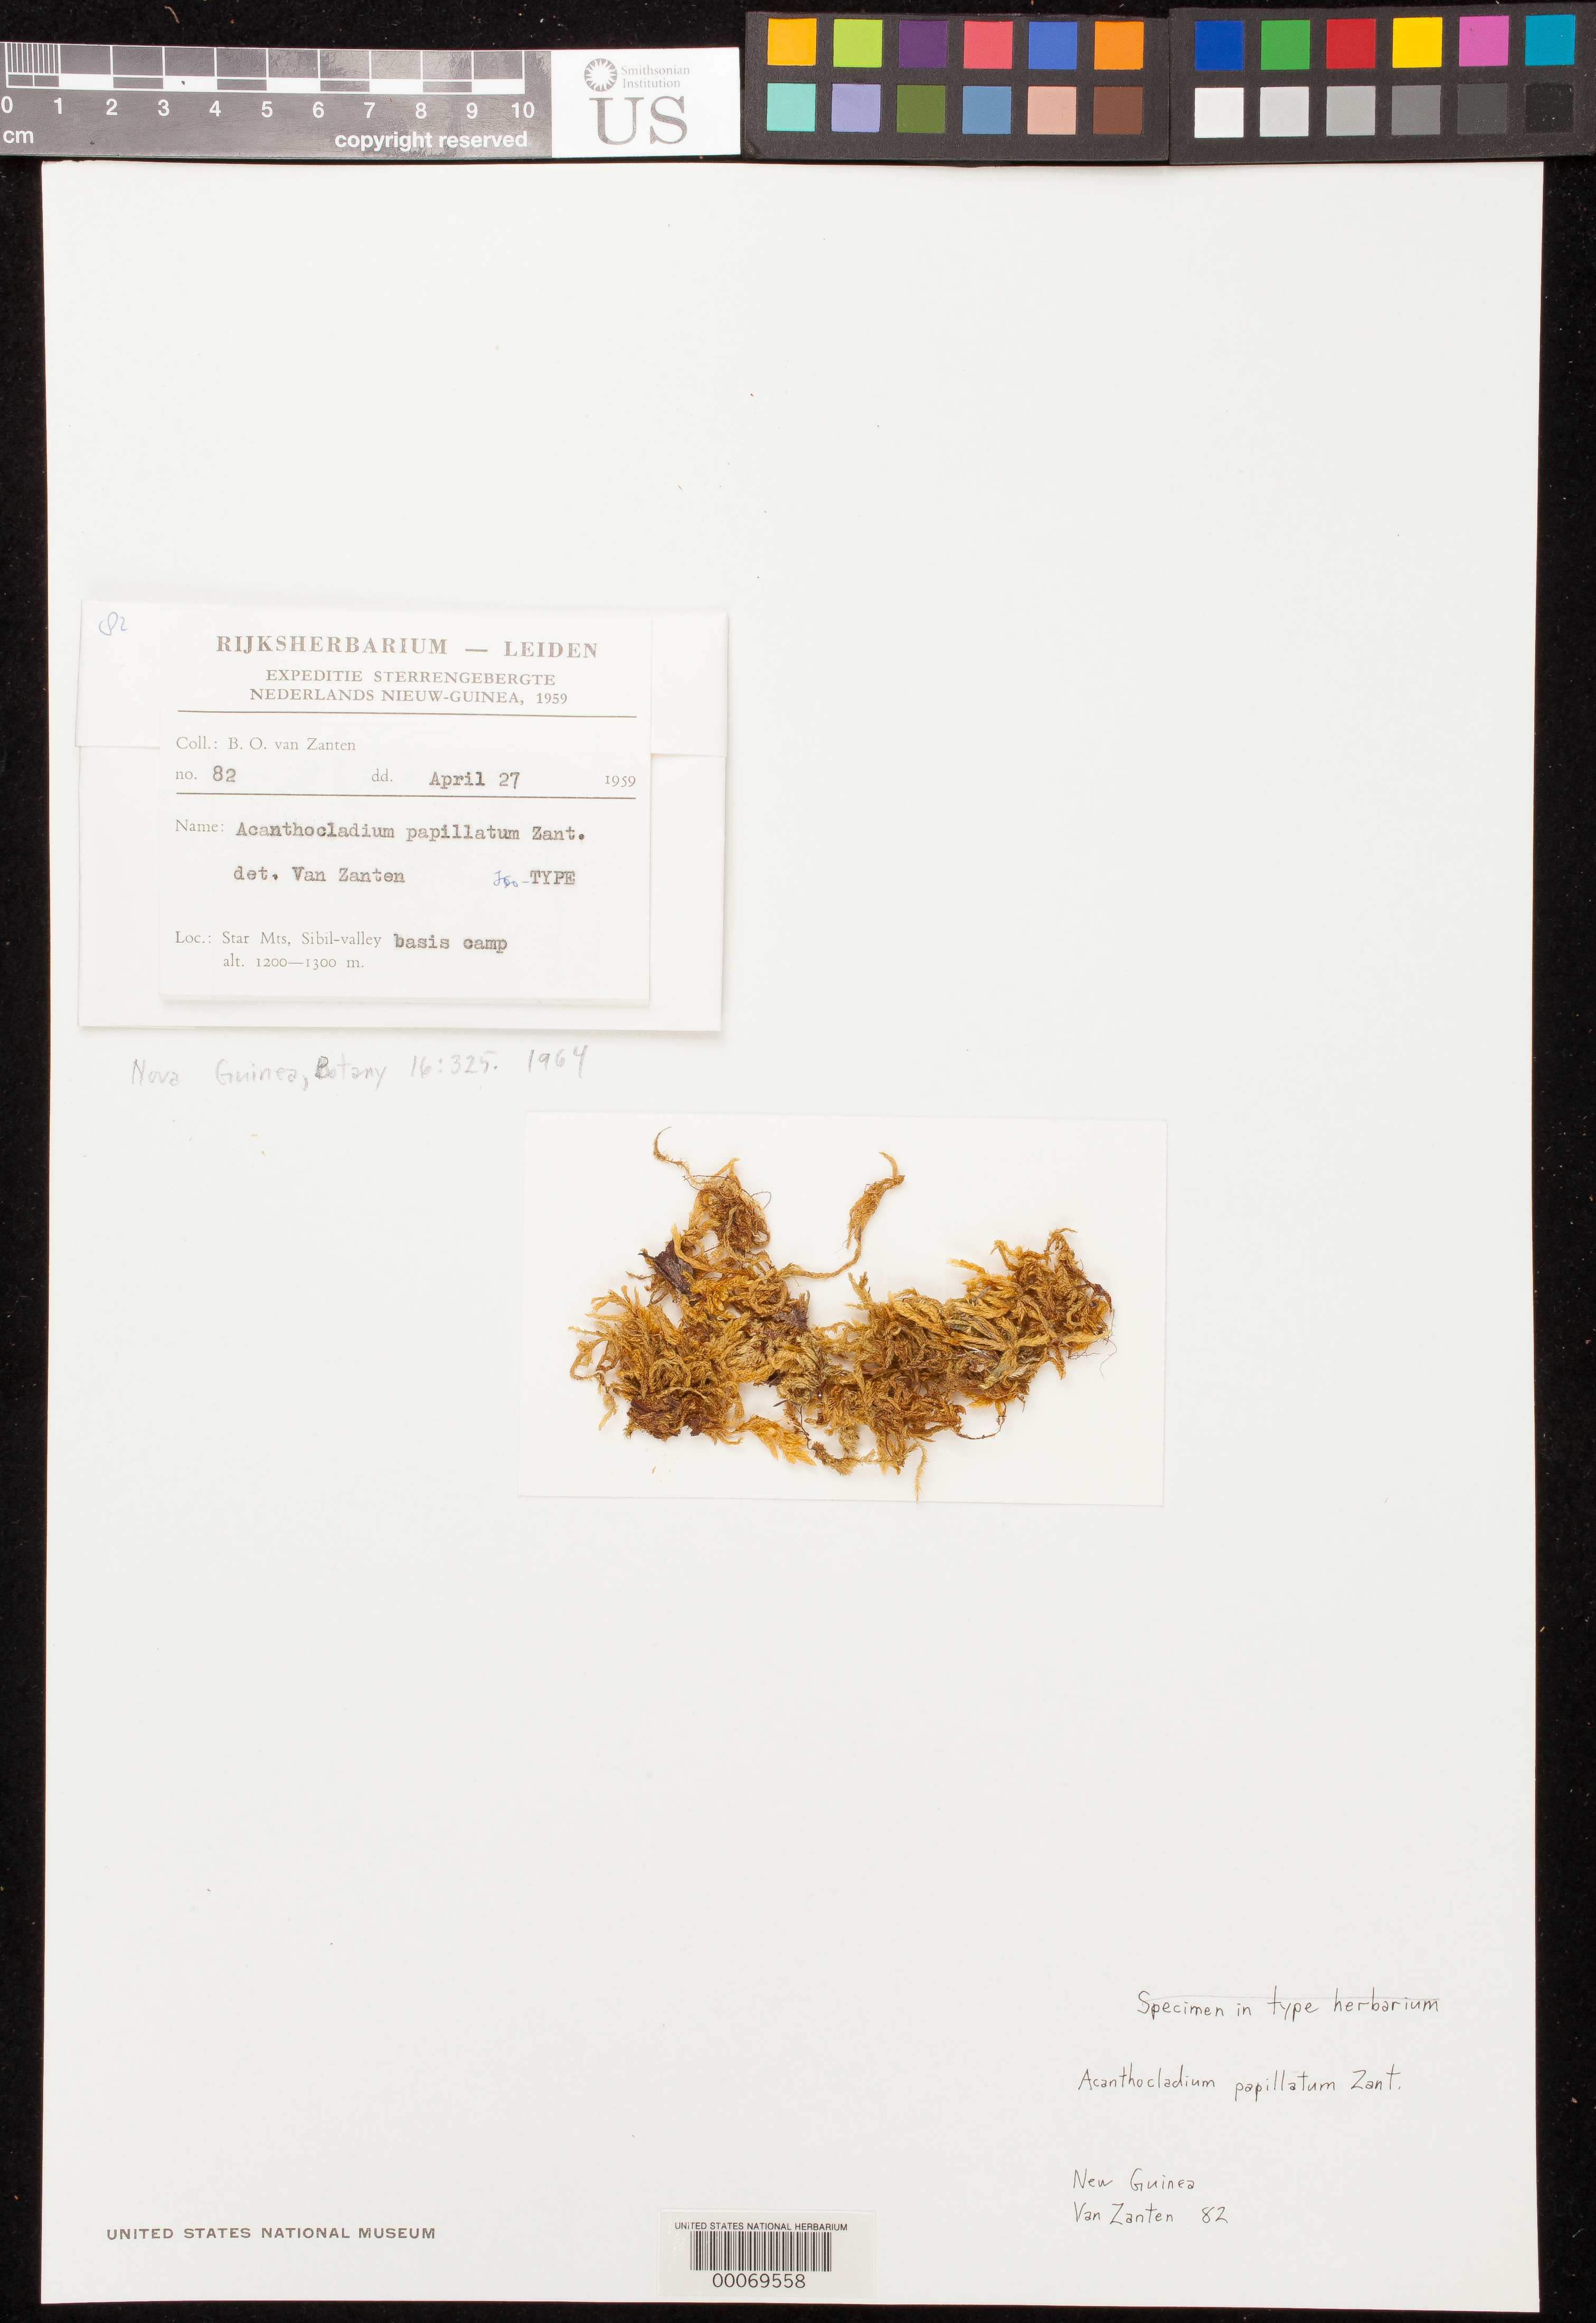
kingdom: Plantae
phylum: Bryophyta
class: Bryopsida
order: Hypnales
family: Sematophyllaceae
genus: Acanthocladium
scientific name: Acanthocladium papillatum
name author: van Zanten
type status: Isotype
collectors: B. van Zanten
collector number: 82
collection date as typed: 27 Apr 1959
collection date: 1959-04-27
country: Indonesia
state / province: Papua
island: New Guinea Island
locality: Star Mts., Sibil Valley. Irian Jaya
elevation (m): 1200